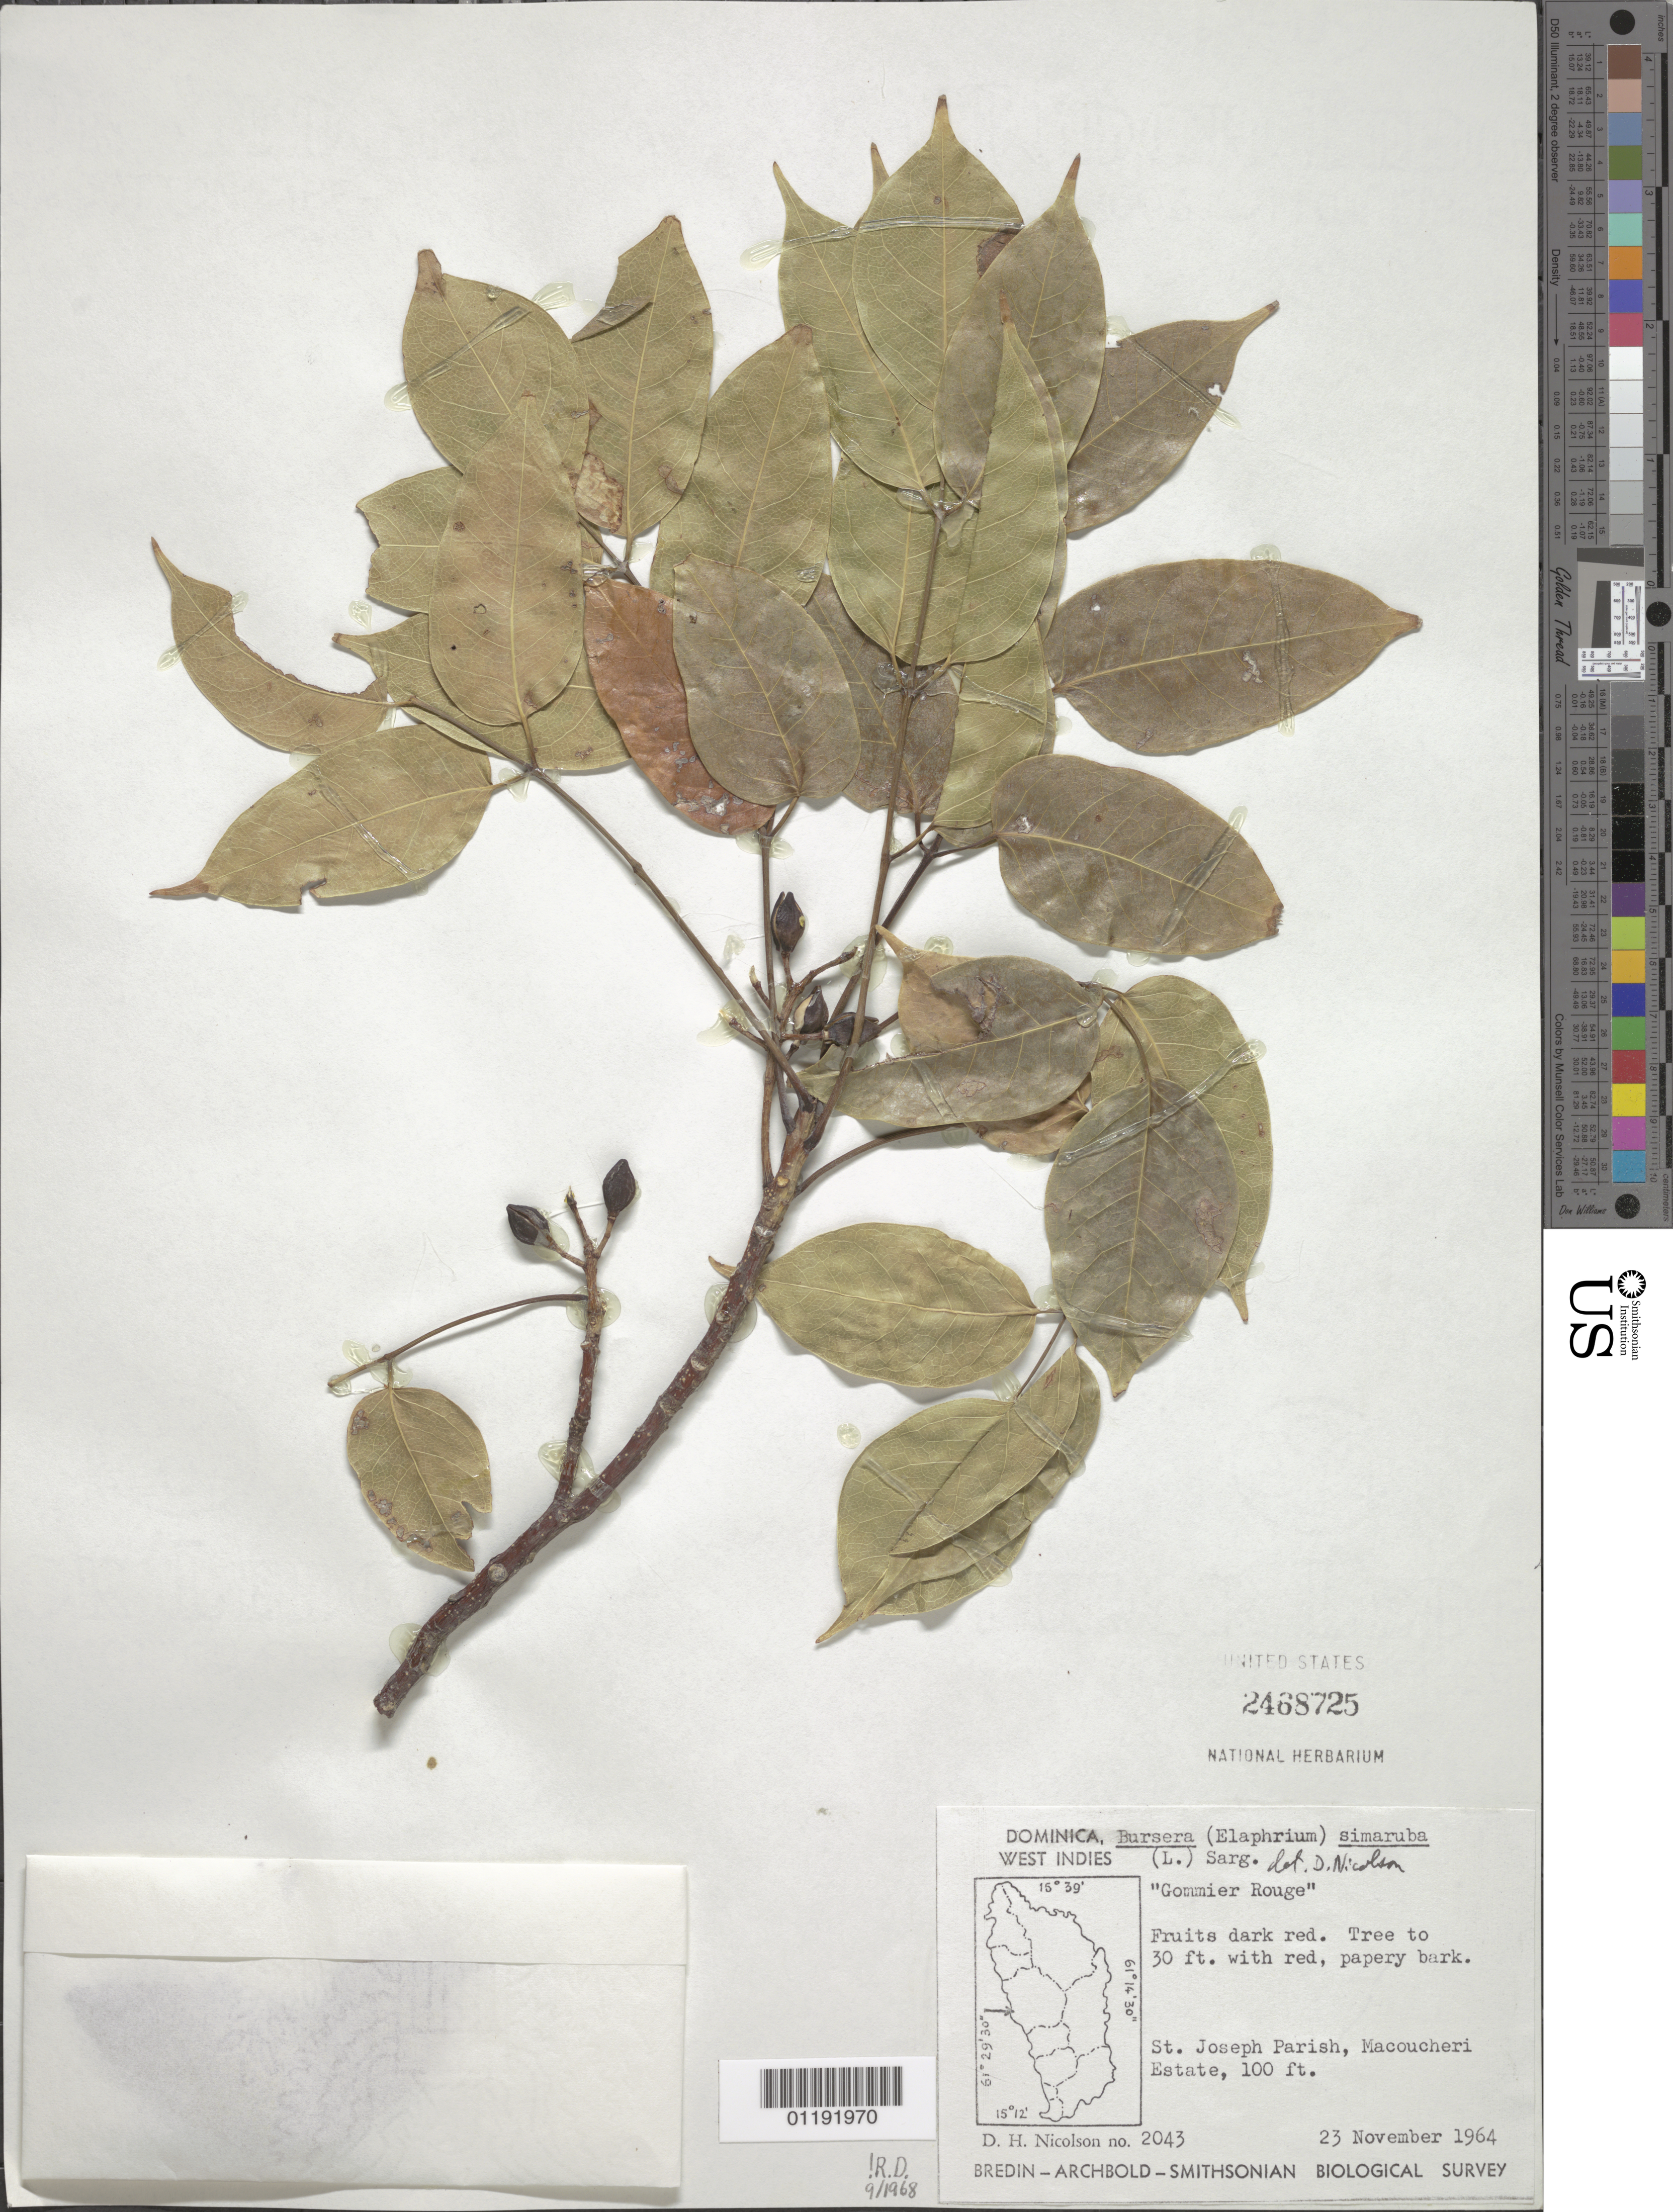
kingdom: Plantae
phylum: Tracheophyta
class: Magnoliopsida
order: Sapindales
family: Burseraceae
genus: Bursera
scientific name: Bursera simaruba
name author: (L.) Sarg.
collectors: D. H. Nicolson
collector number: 2043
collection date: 1964-11-23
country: Dominica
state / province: St. Joseph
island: Dominica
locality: Macoucheri Estate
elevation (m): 30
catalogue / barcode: US 2468725